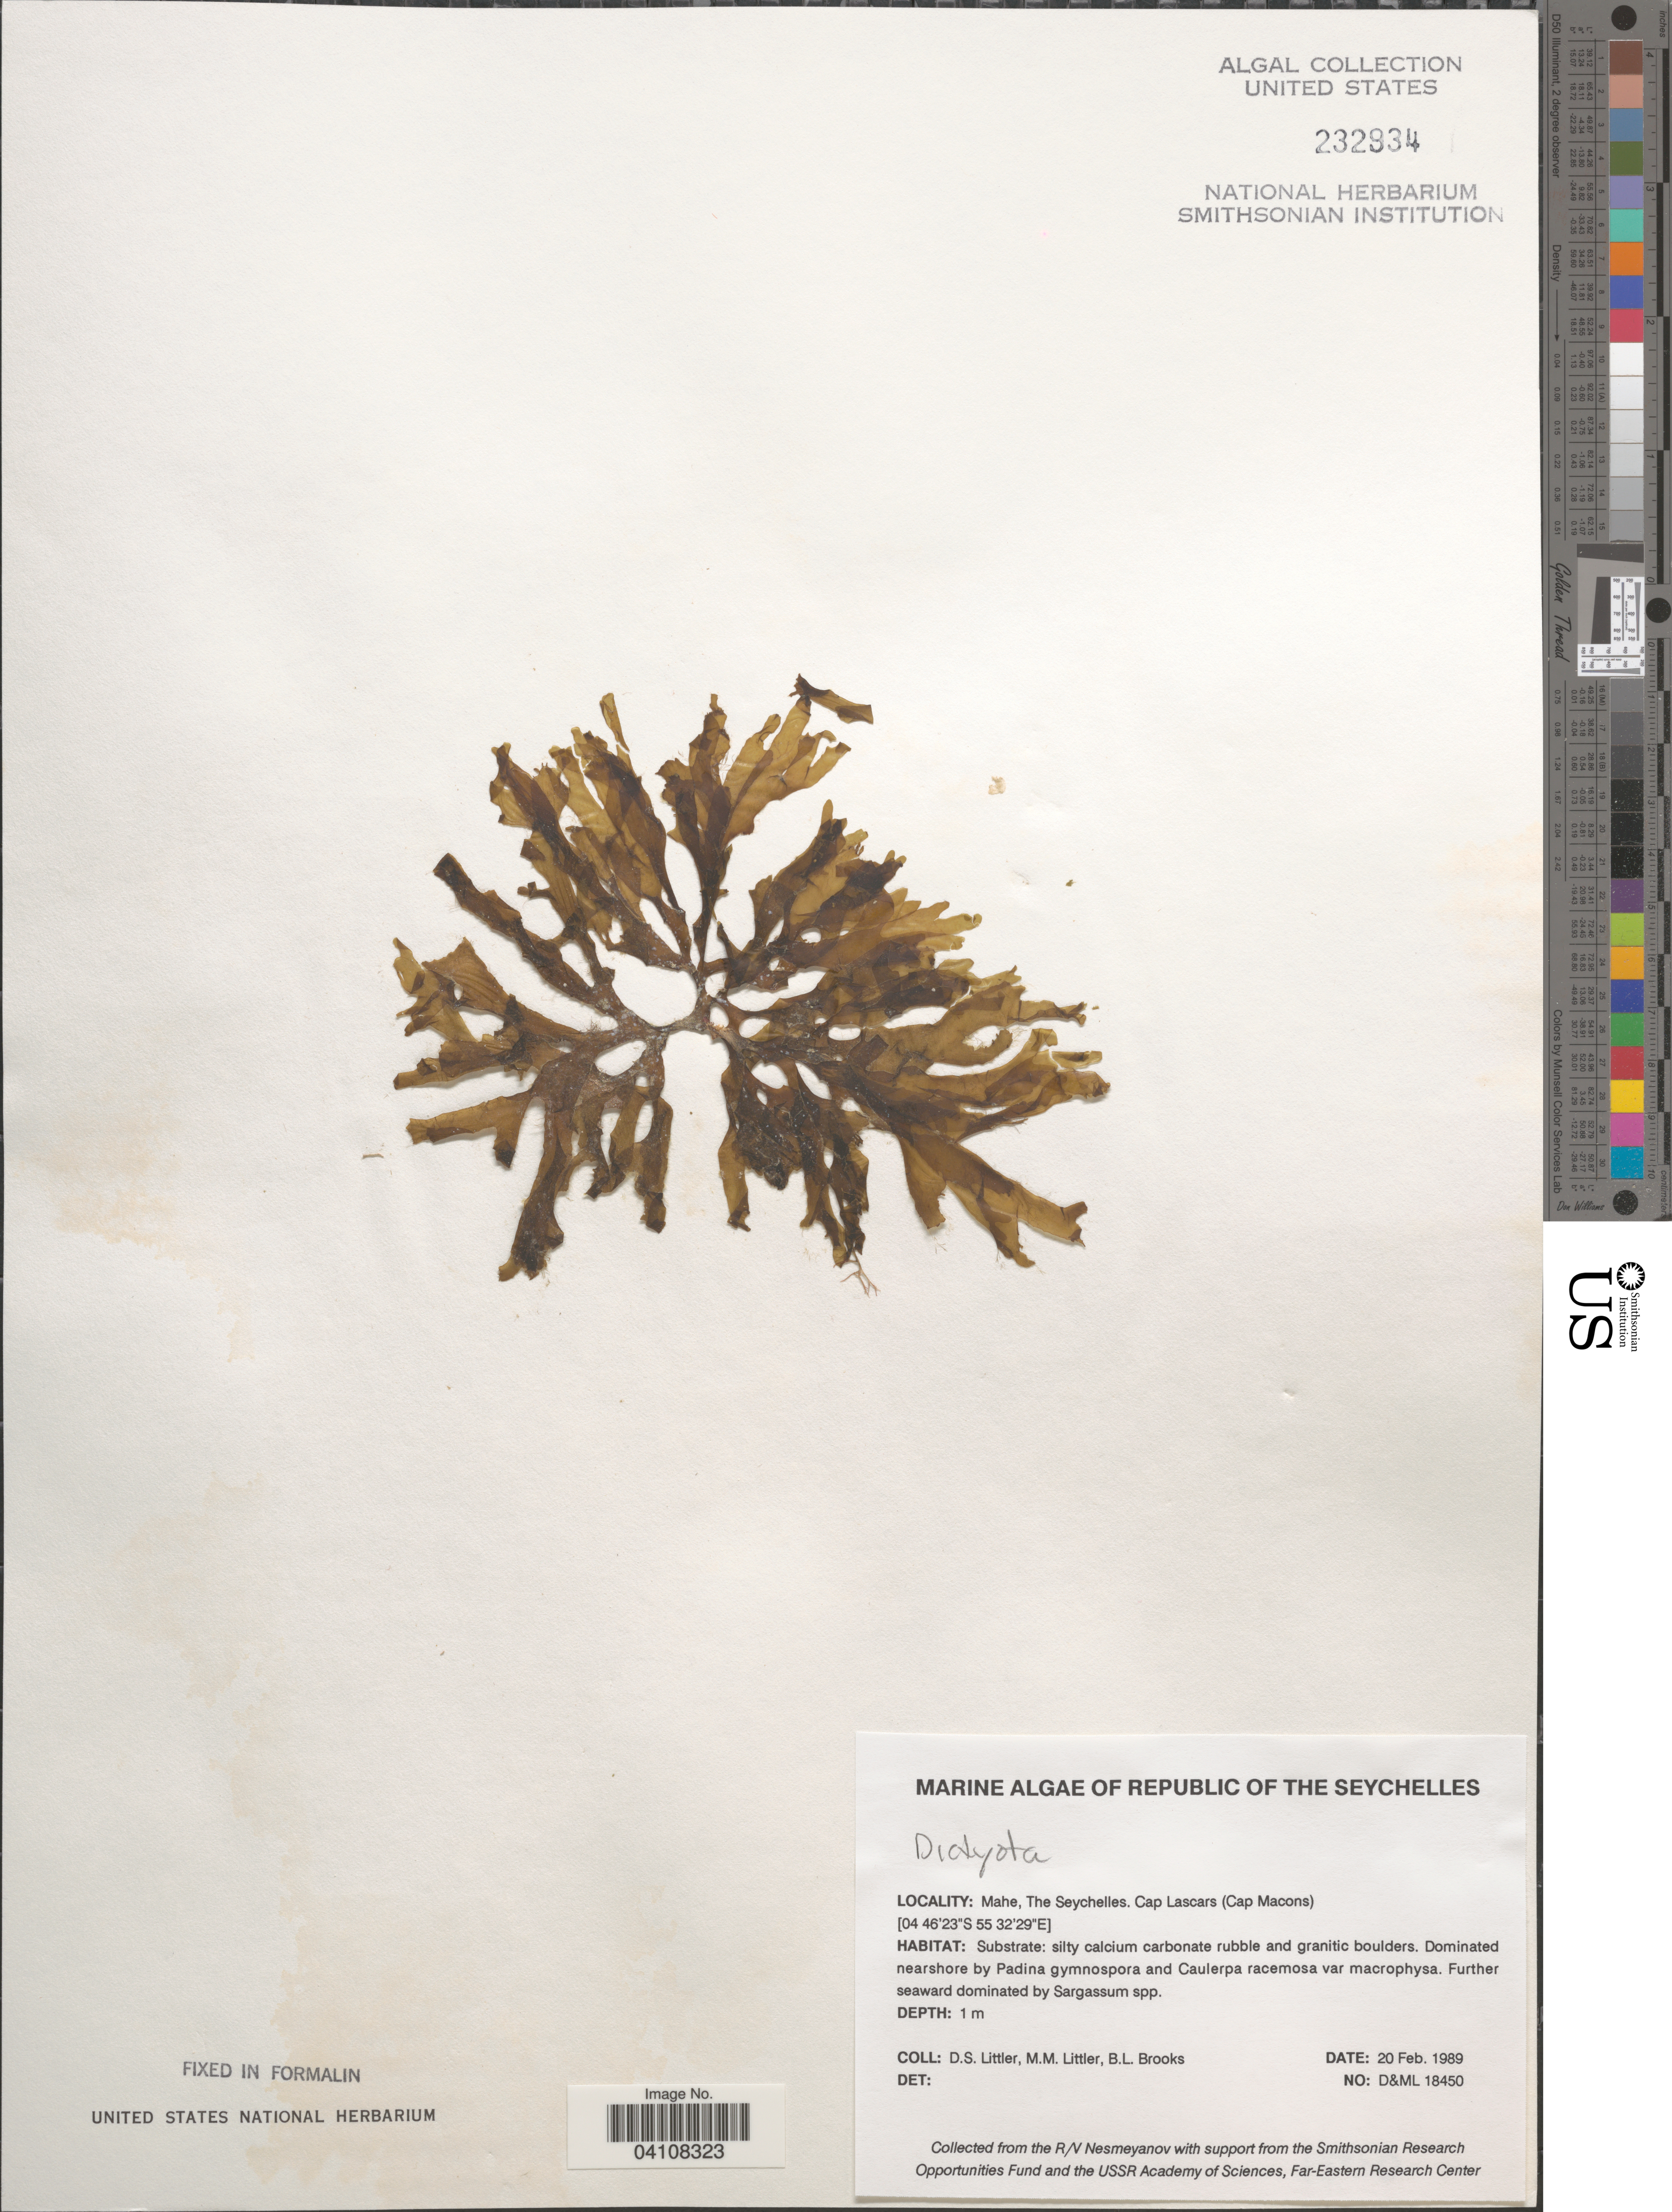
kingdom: Chromista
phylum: Ochrophyta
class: Phaeophyceae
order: Dictyotales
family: Dictyotaceae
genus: Dictyota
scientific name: Dictyota sp.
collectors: D. S. Littler & B. Brooks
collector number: D&ML18450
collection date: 1989-02-20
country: Seychelles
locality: Republic of The Seychelles. Mahe. Cap Lascars (Cap Macons).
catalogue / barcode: US 232934